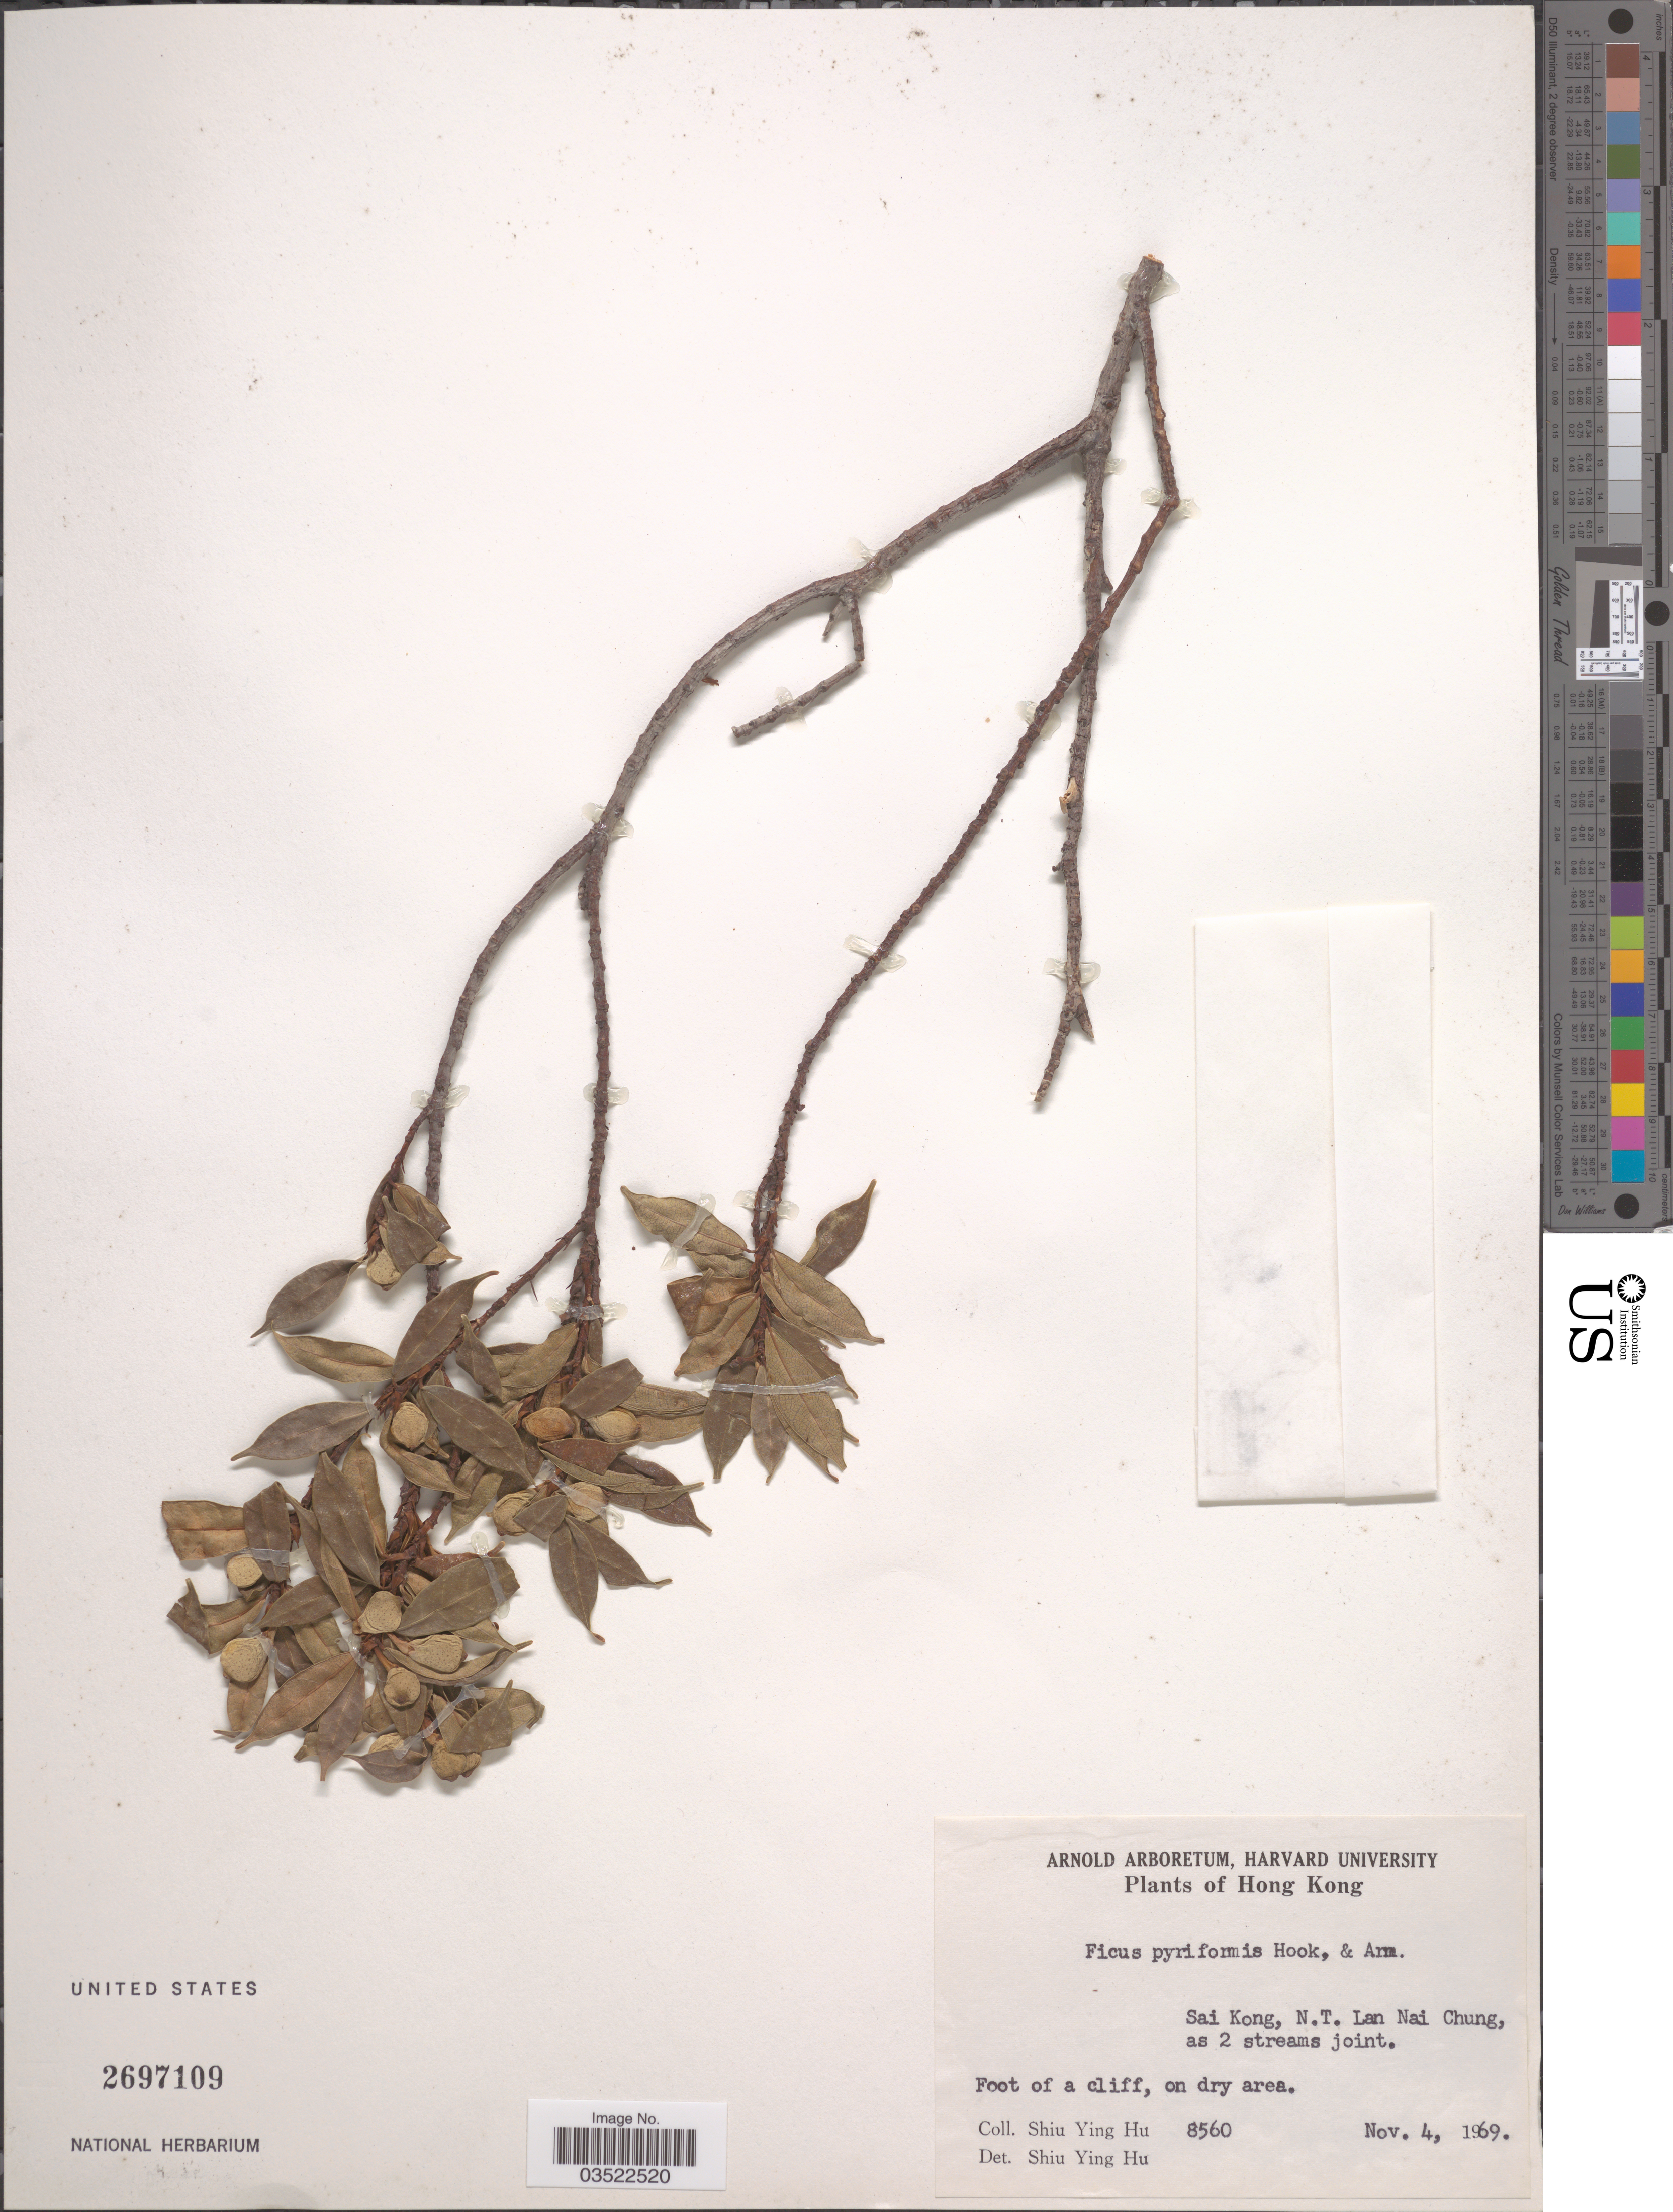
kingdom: Plantae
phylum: Tracheophyta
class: Magnoliopsida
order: Rosales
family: Moraceae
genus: Ficus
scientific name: Ficus pyriformis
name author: Hook. & Arn.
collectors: S. Y. Hu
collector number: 8560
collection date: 1969-11-04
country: China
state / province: Hong Kong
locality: Sai Kong, N. T. Lan Nai Chung, as 2 streams joint.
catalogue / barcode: US 2697109